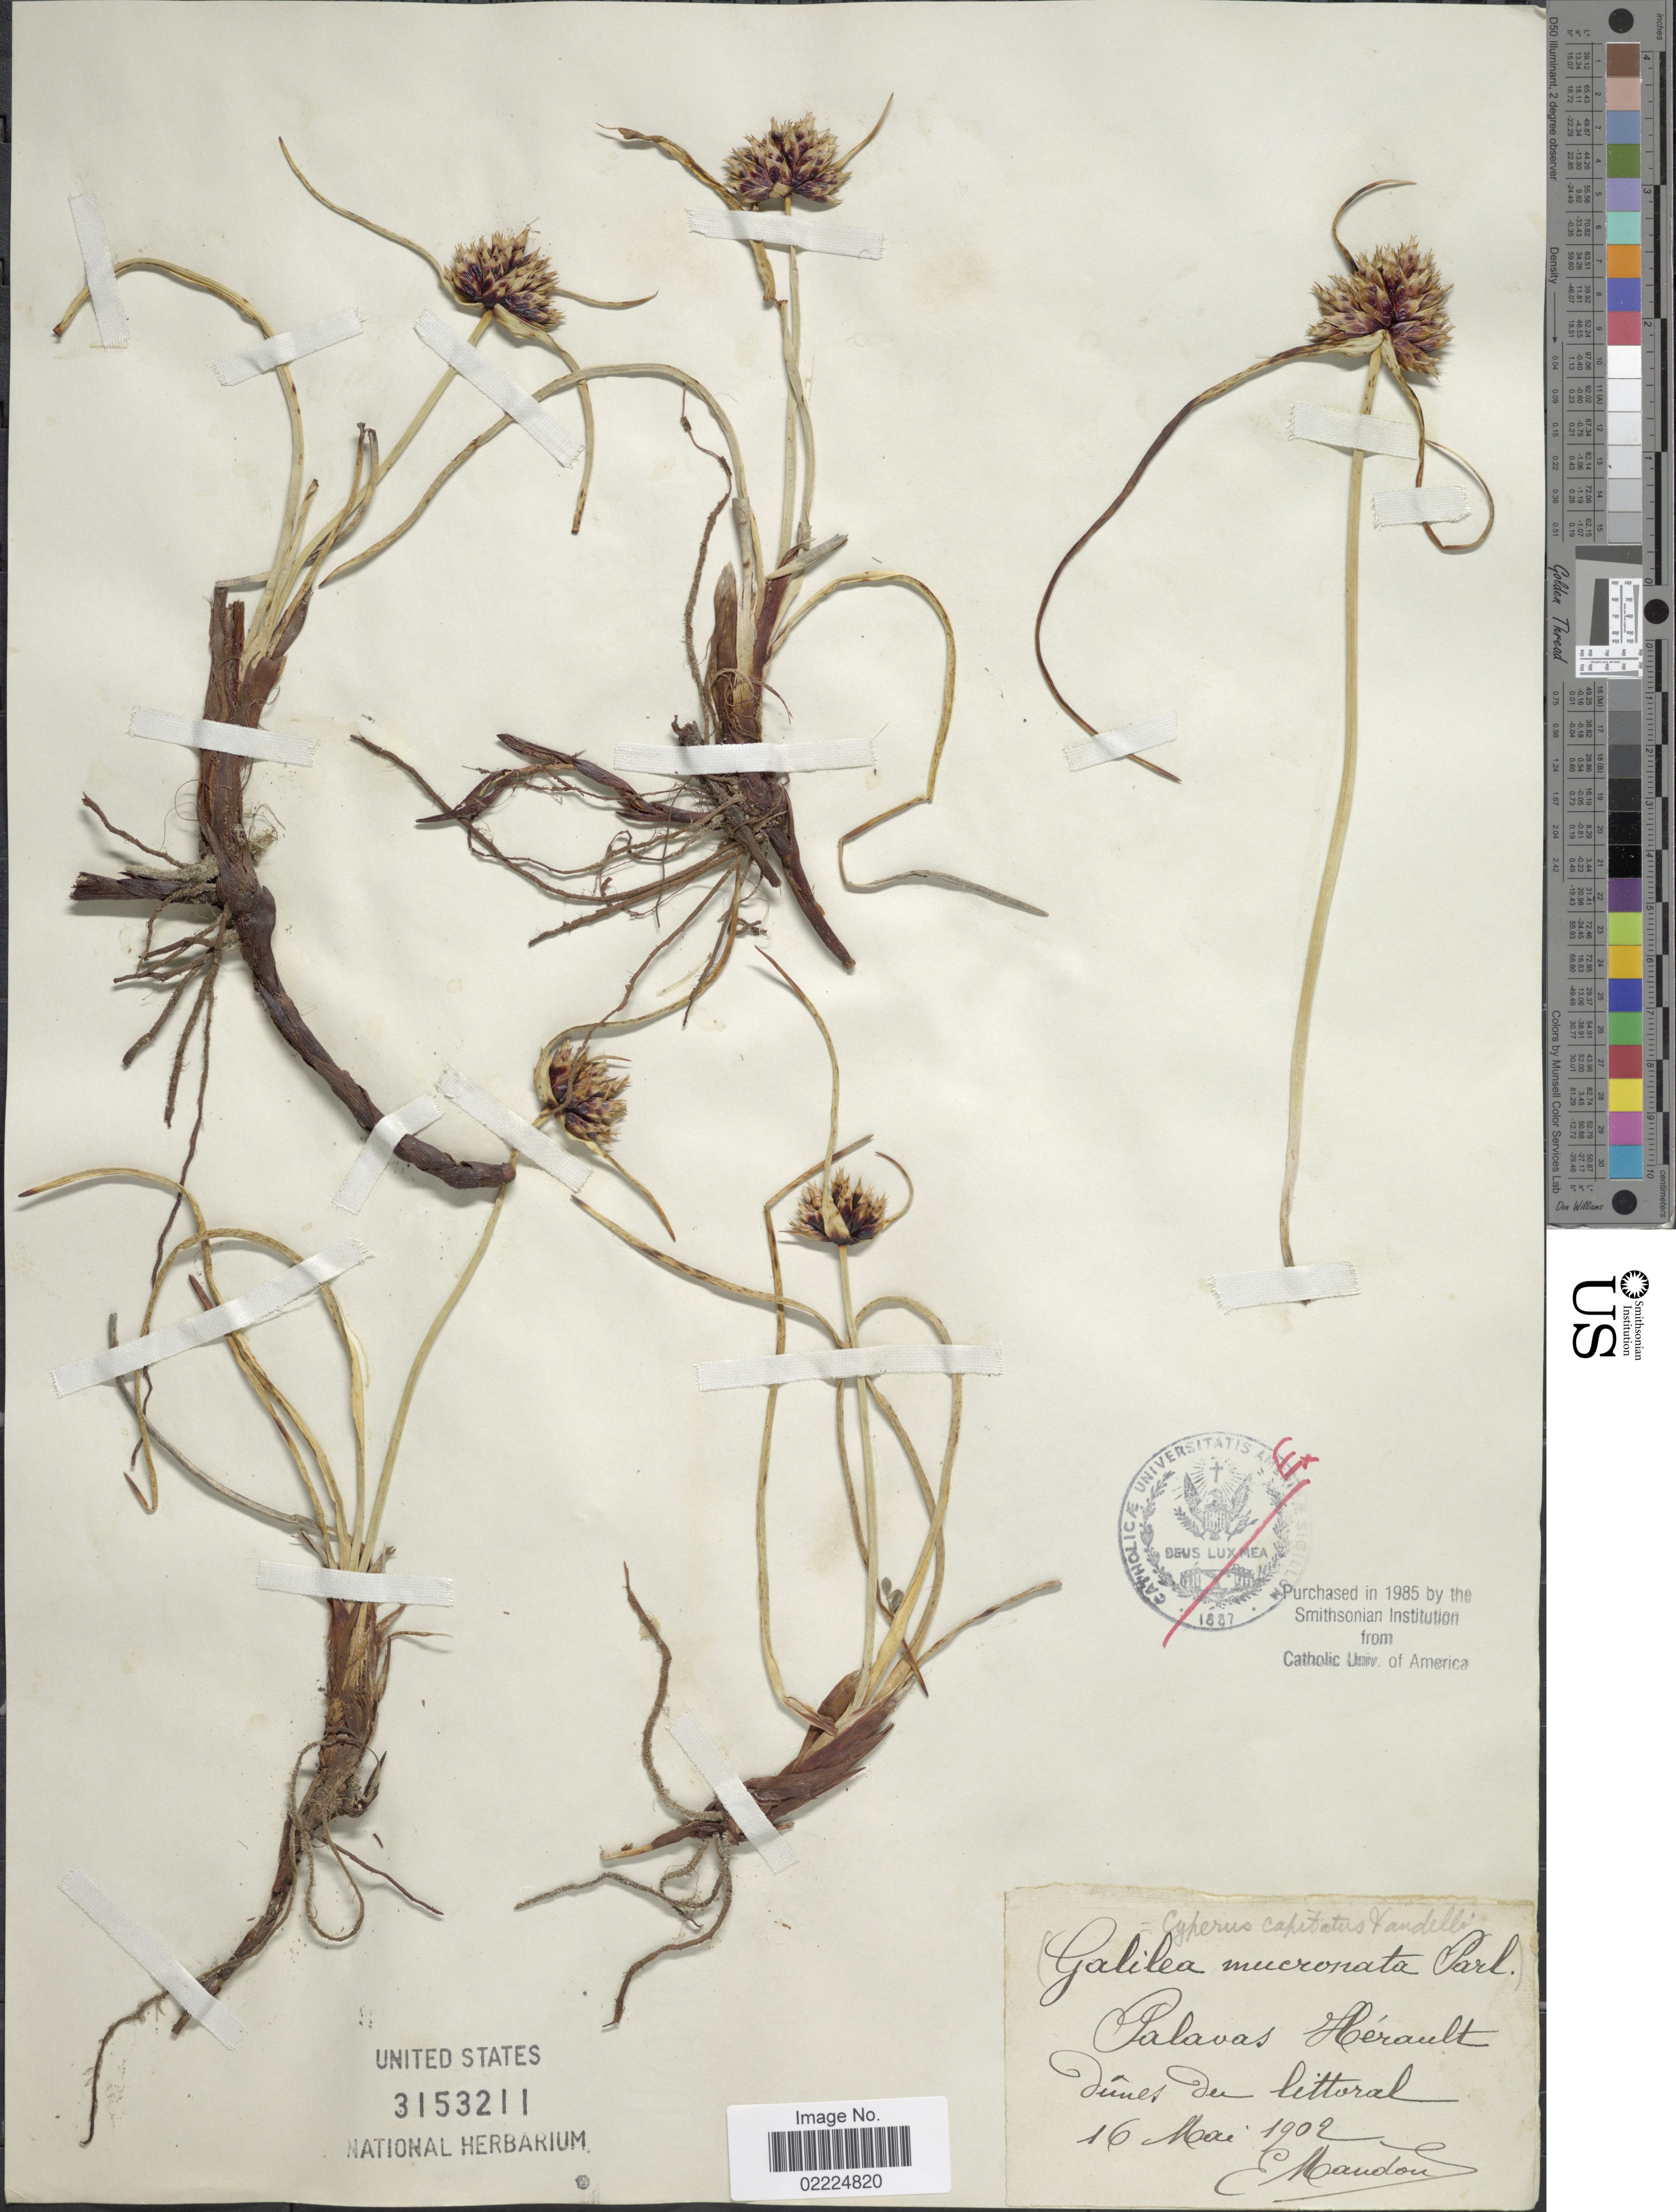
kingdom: Plantae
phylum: Tracheophyta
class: Liliopsida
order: Poales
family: Cyperaceae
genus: Cyperus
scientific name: Cyperus capitatus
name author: Vand.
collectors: E. Mandon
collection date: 1902-05-16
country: France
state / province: Occitanie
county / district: Hérault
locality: Palavas Herault dunes du littoral.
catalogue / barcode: US 3153211